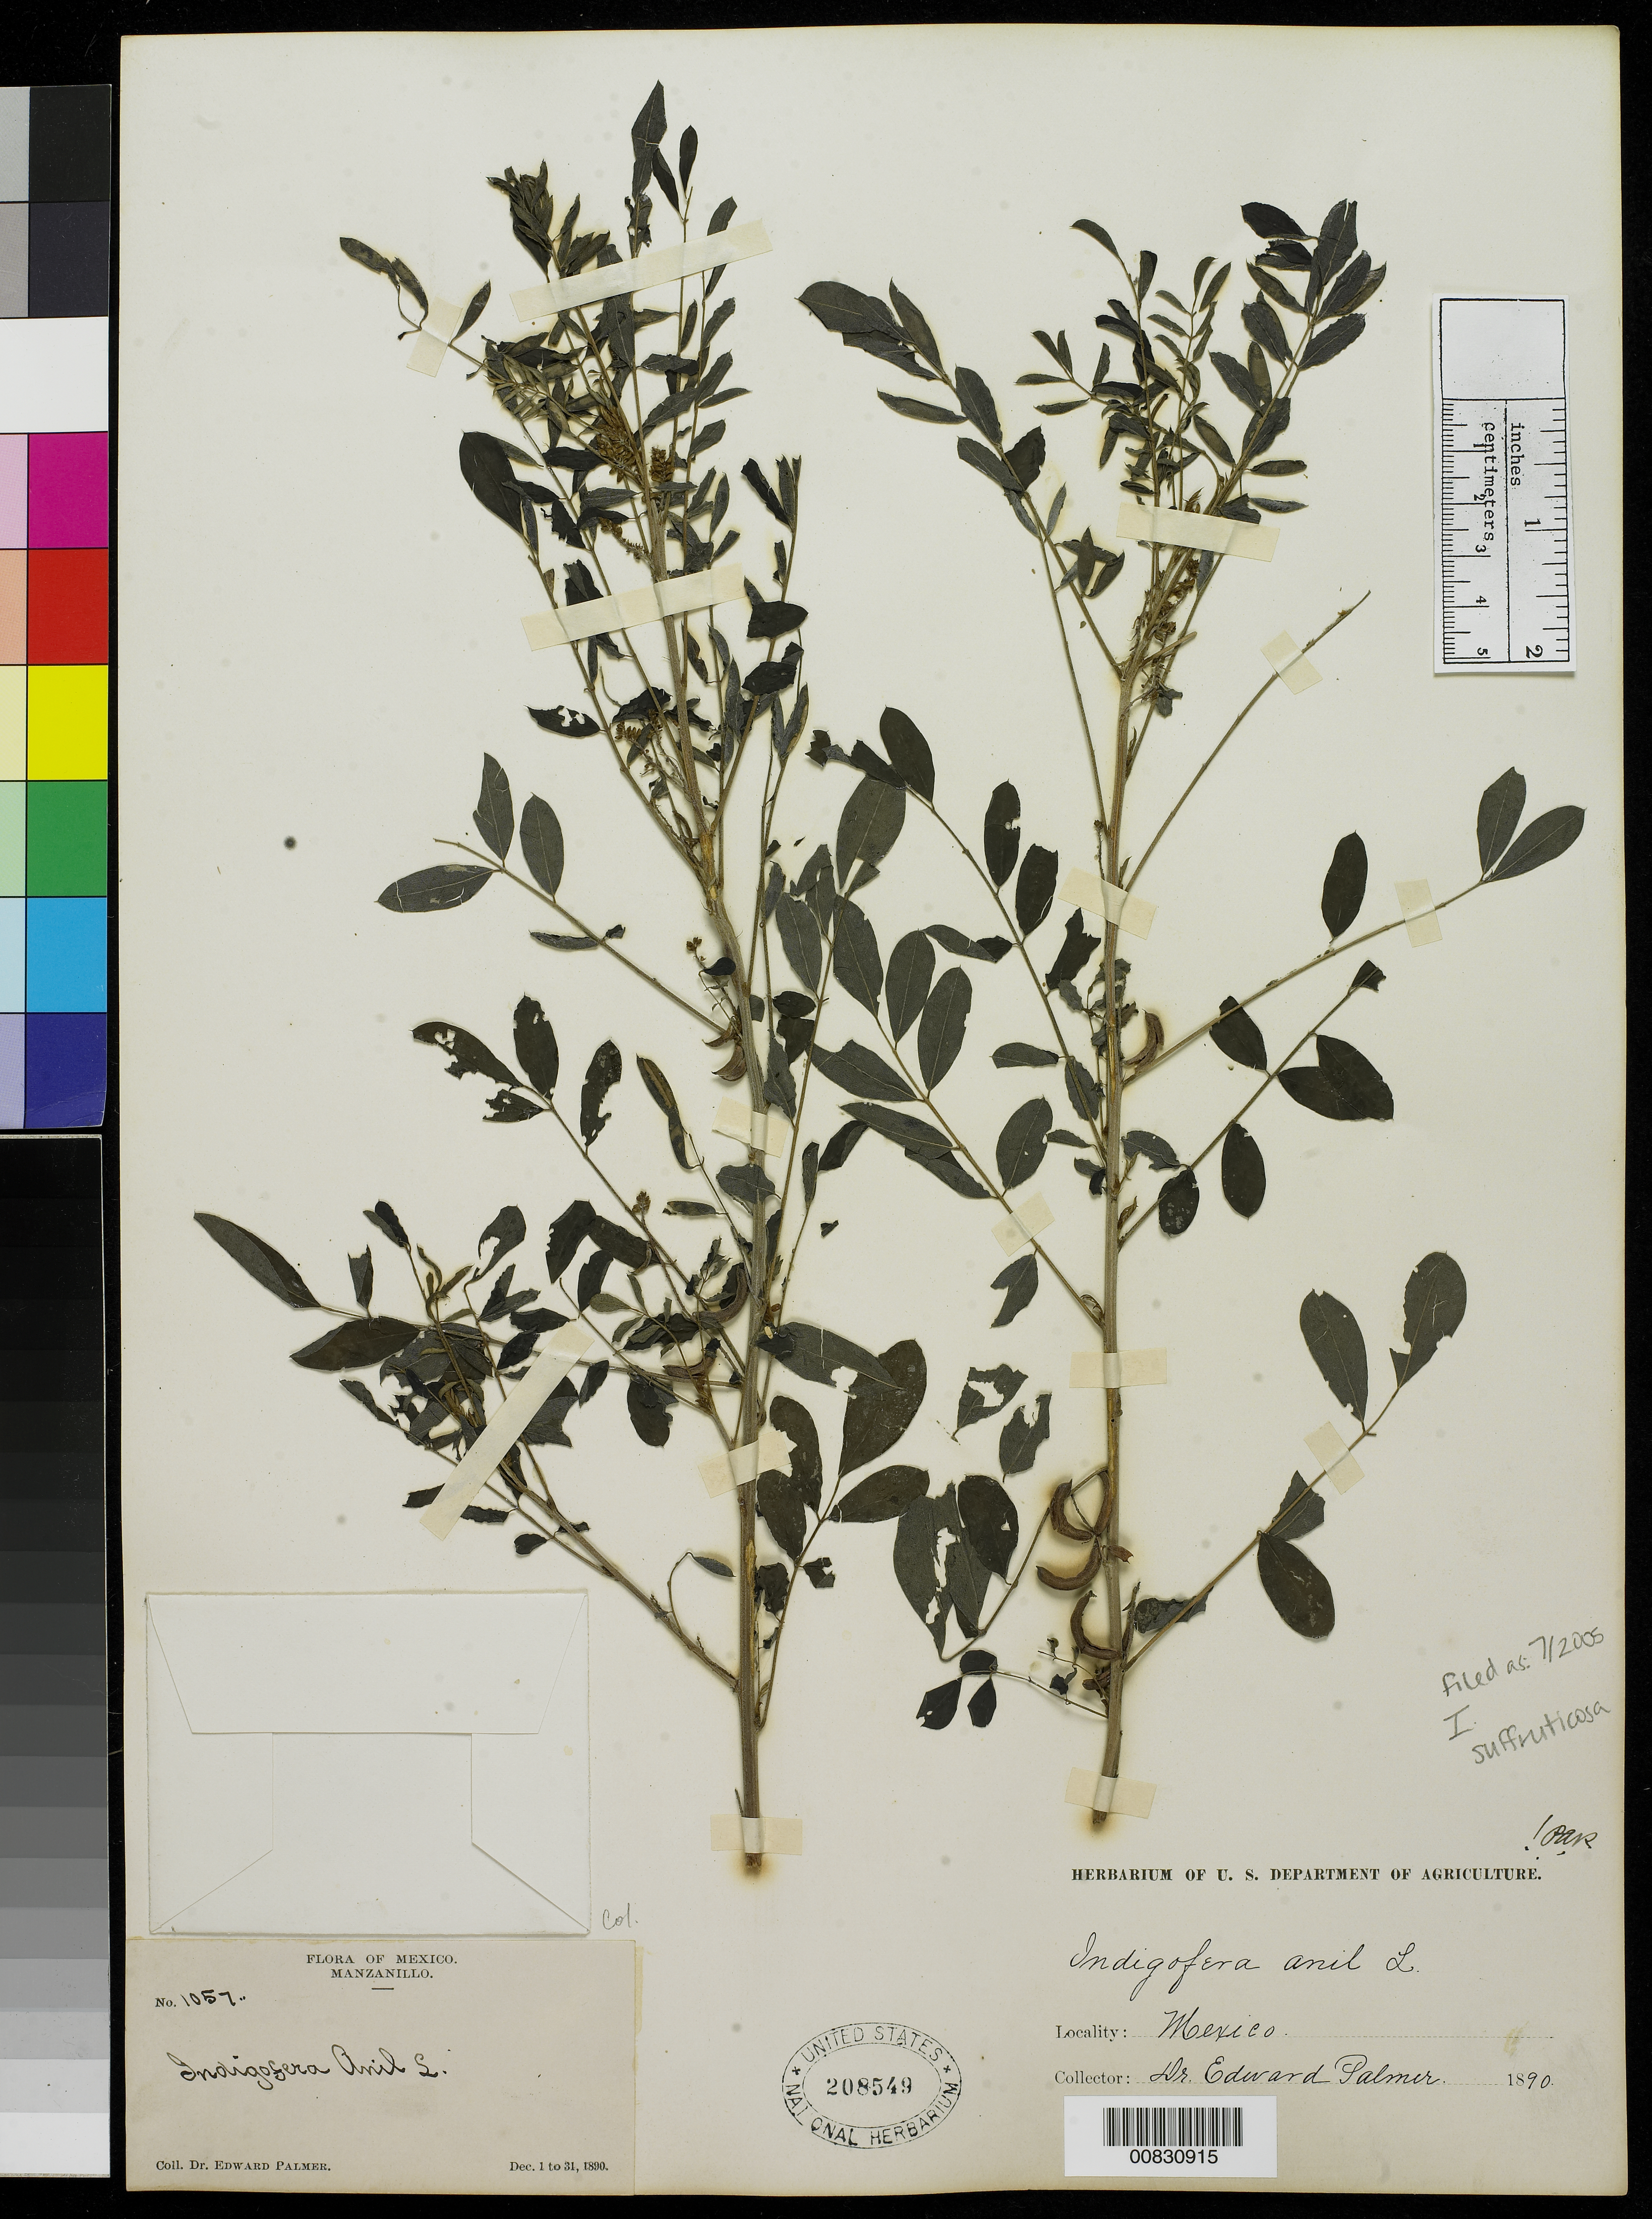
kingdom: Plantae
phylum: Tracheophyta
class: Magnoliopsida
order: Fabales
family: Fabaceae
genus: Indigofera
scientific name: Indigofera suffruticosa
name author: Mill.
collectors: E. Palmer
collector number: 1057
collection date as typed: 01 Dec 1890 to 31 Dec 1890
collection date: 1890-12-01/1890-12-31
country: Mexico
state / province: Colima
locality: Manzanillo, Colima.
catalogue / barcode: US 208549